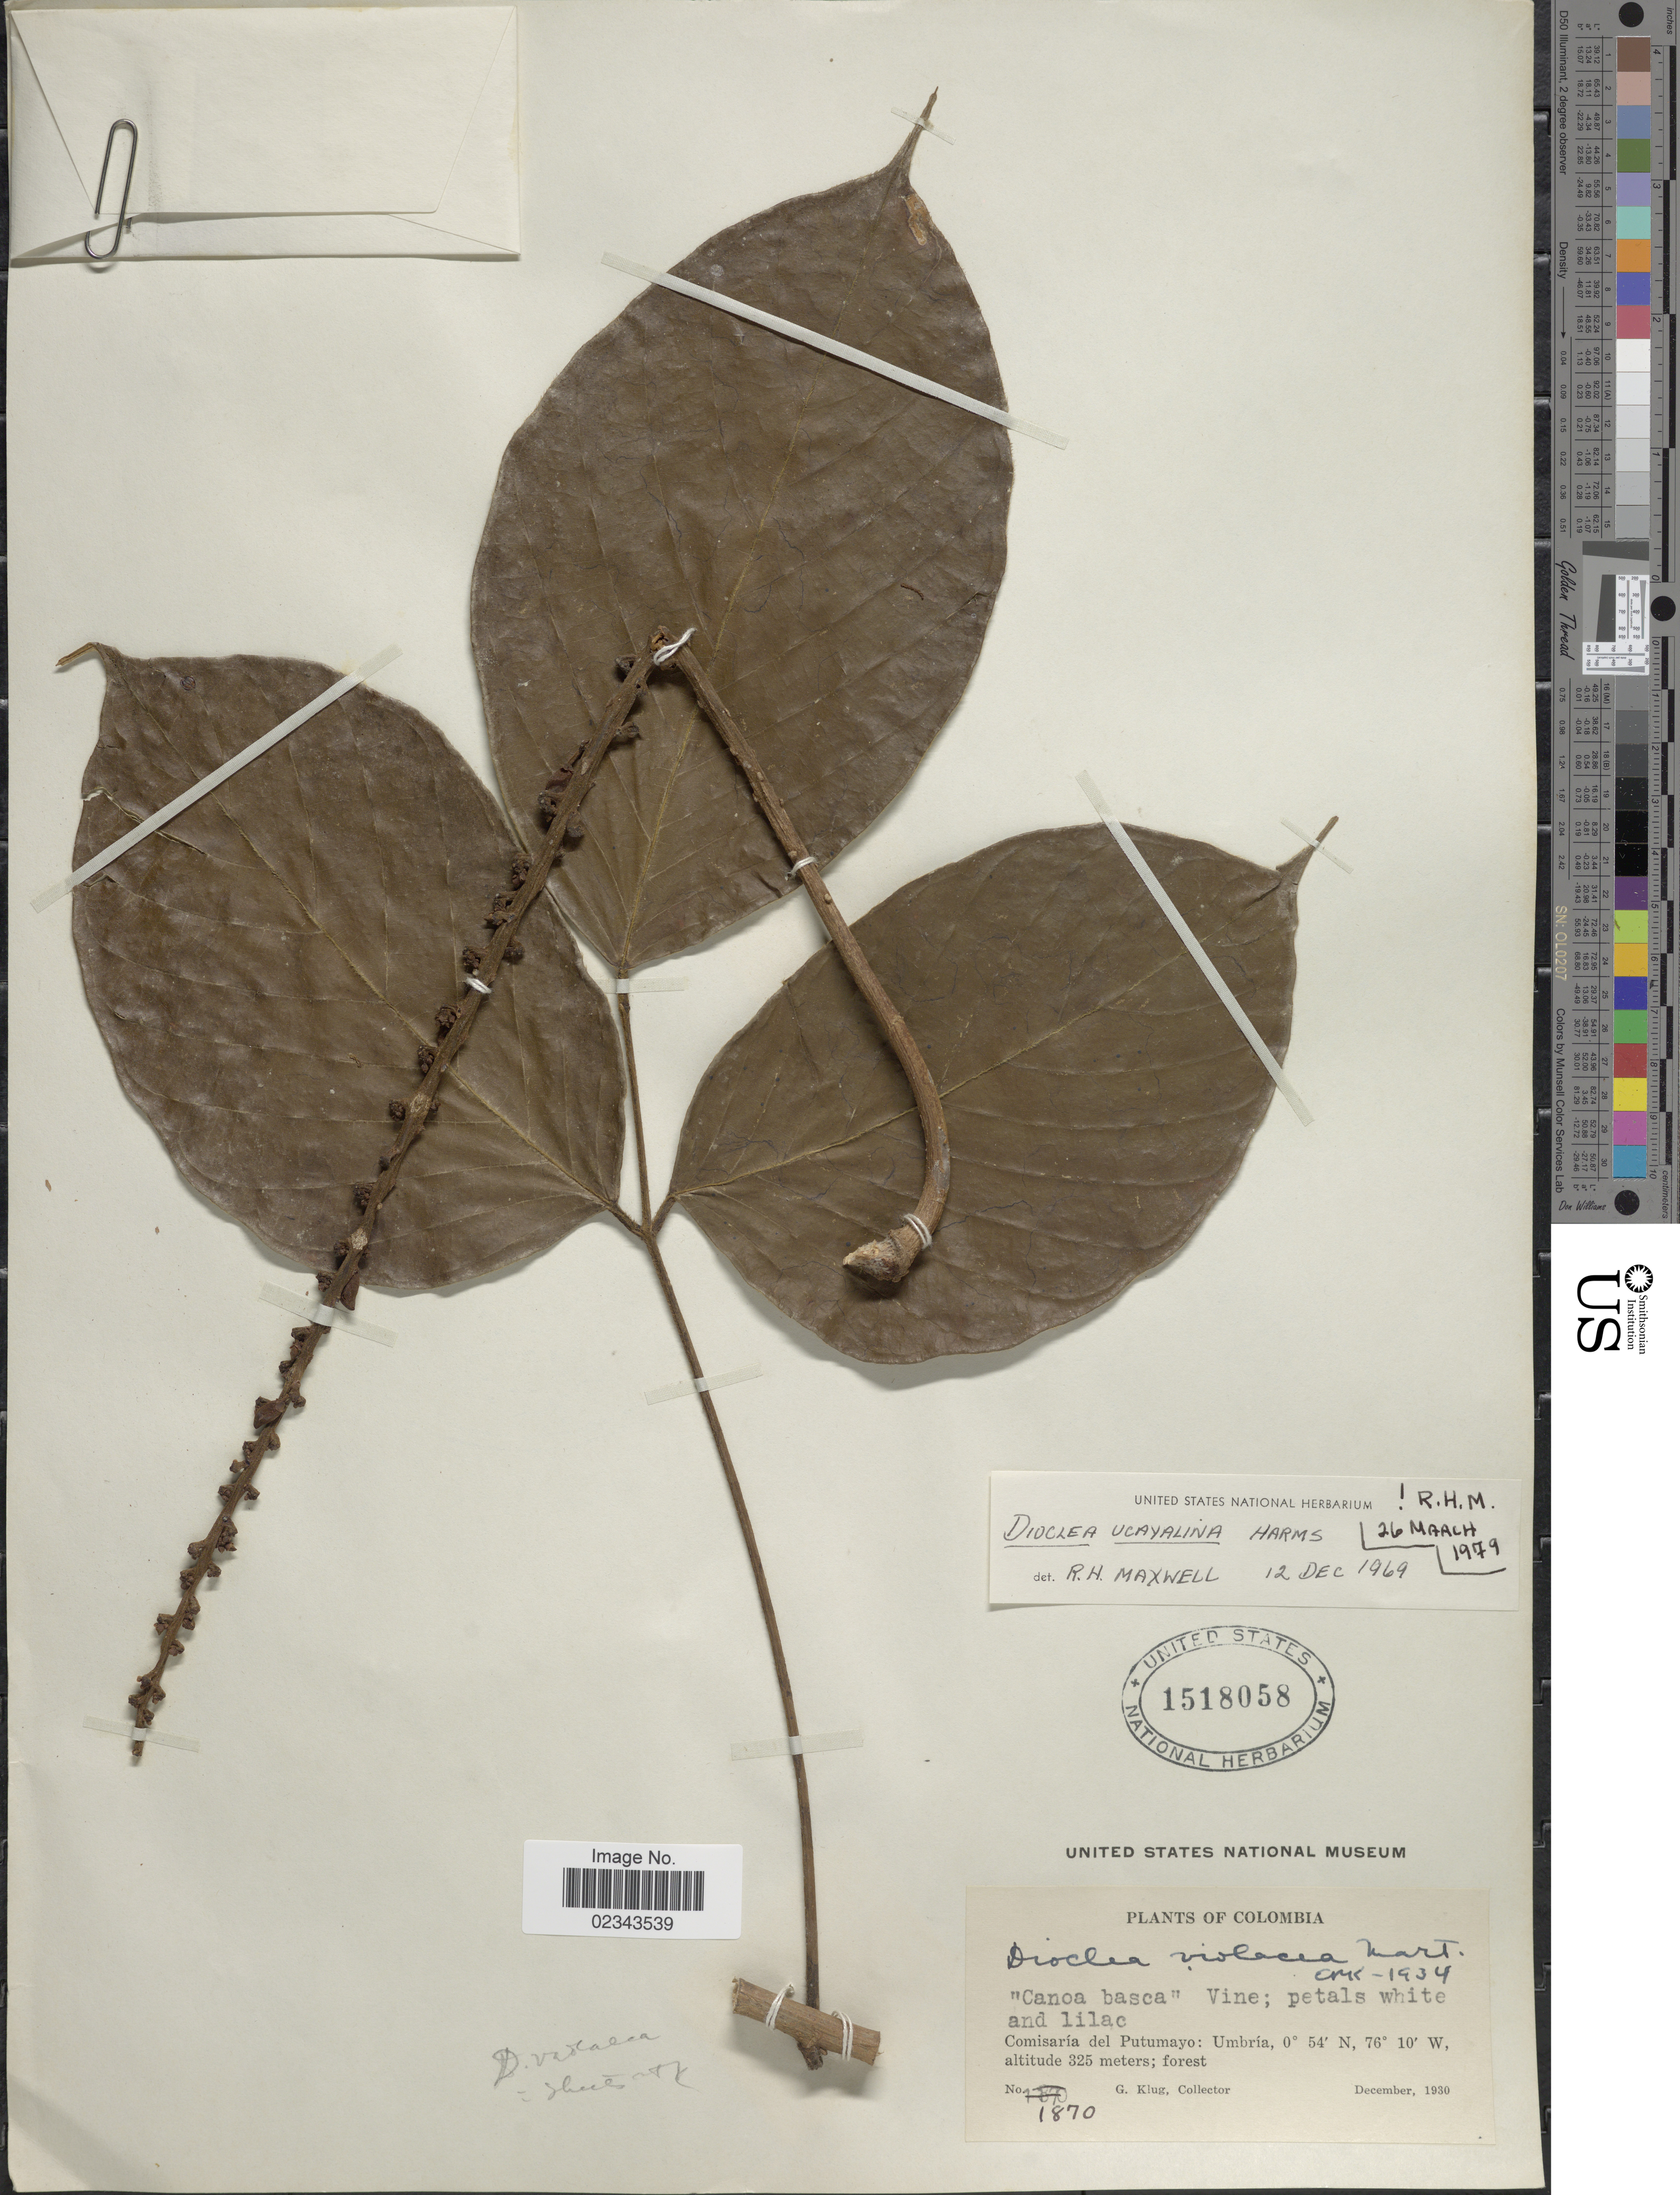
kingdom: Plantae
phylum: Tracheophyta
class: Magnoliopsida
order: Fabales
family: Fabaceae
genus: Macropsychanthus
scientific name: Macropsychanthus ucayalinus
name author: (Harms) L.P. Queiroz & Snak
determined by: Strong, Mark T., (BOT), Smithsonian Institution - National Museum of Natural History (UNITED STATES)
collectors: G. Klug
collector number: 1870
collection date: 1930-12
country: Colombia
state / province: Putumayo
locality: Comisaria del Putumayo: Umbria.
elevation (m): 325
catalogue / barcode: US 1518058